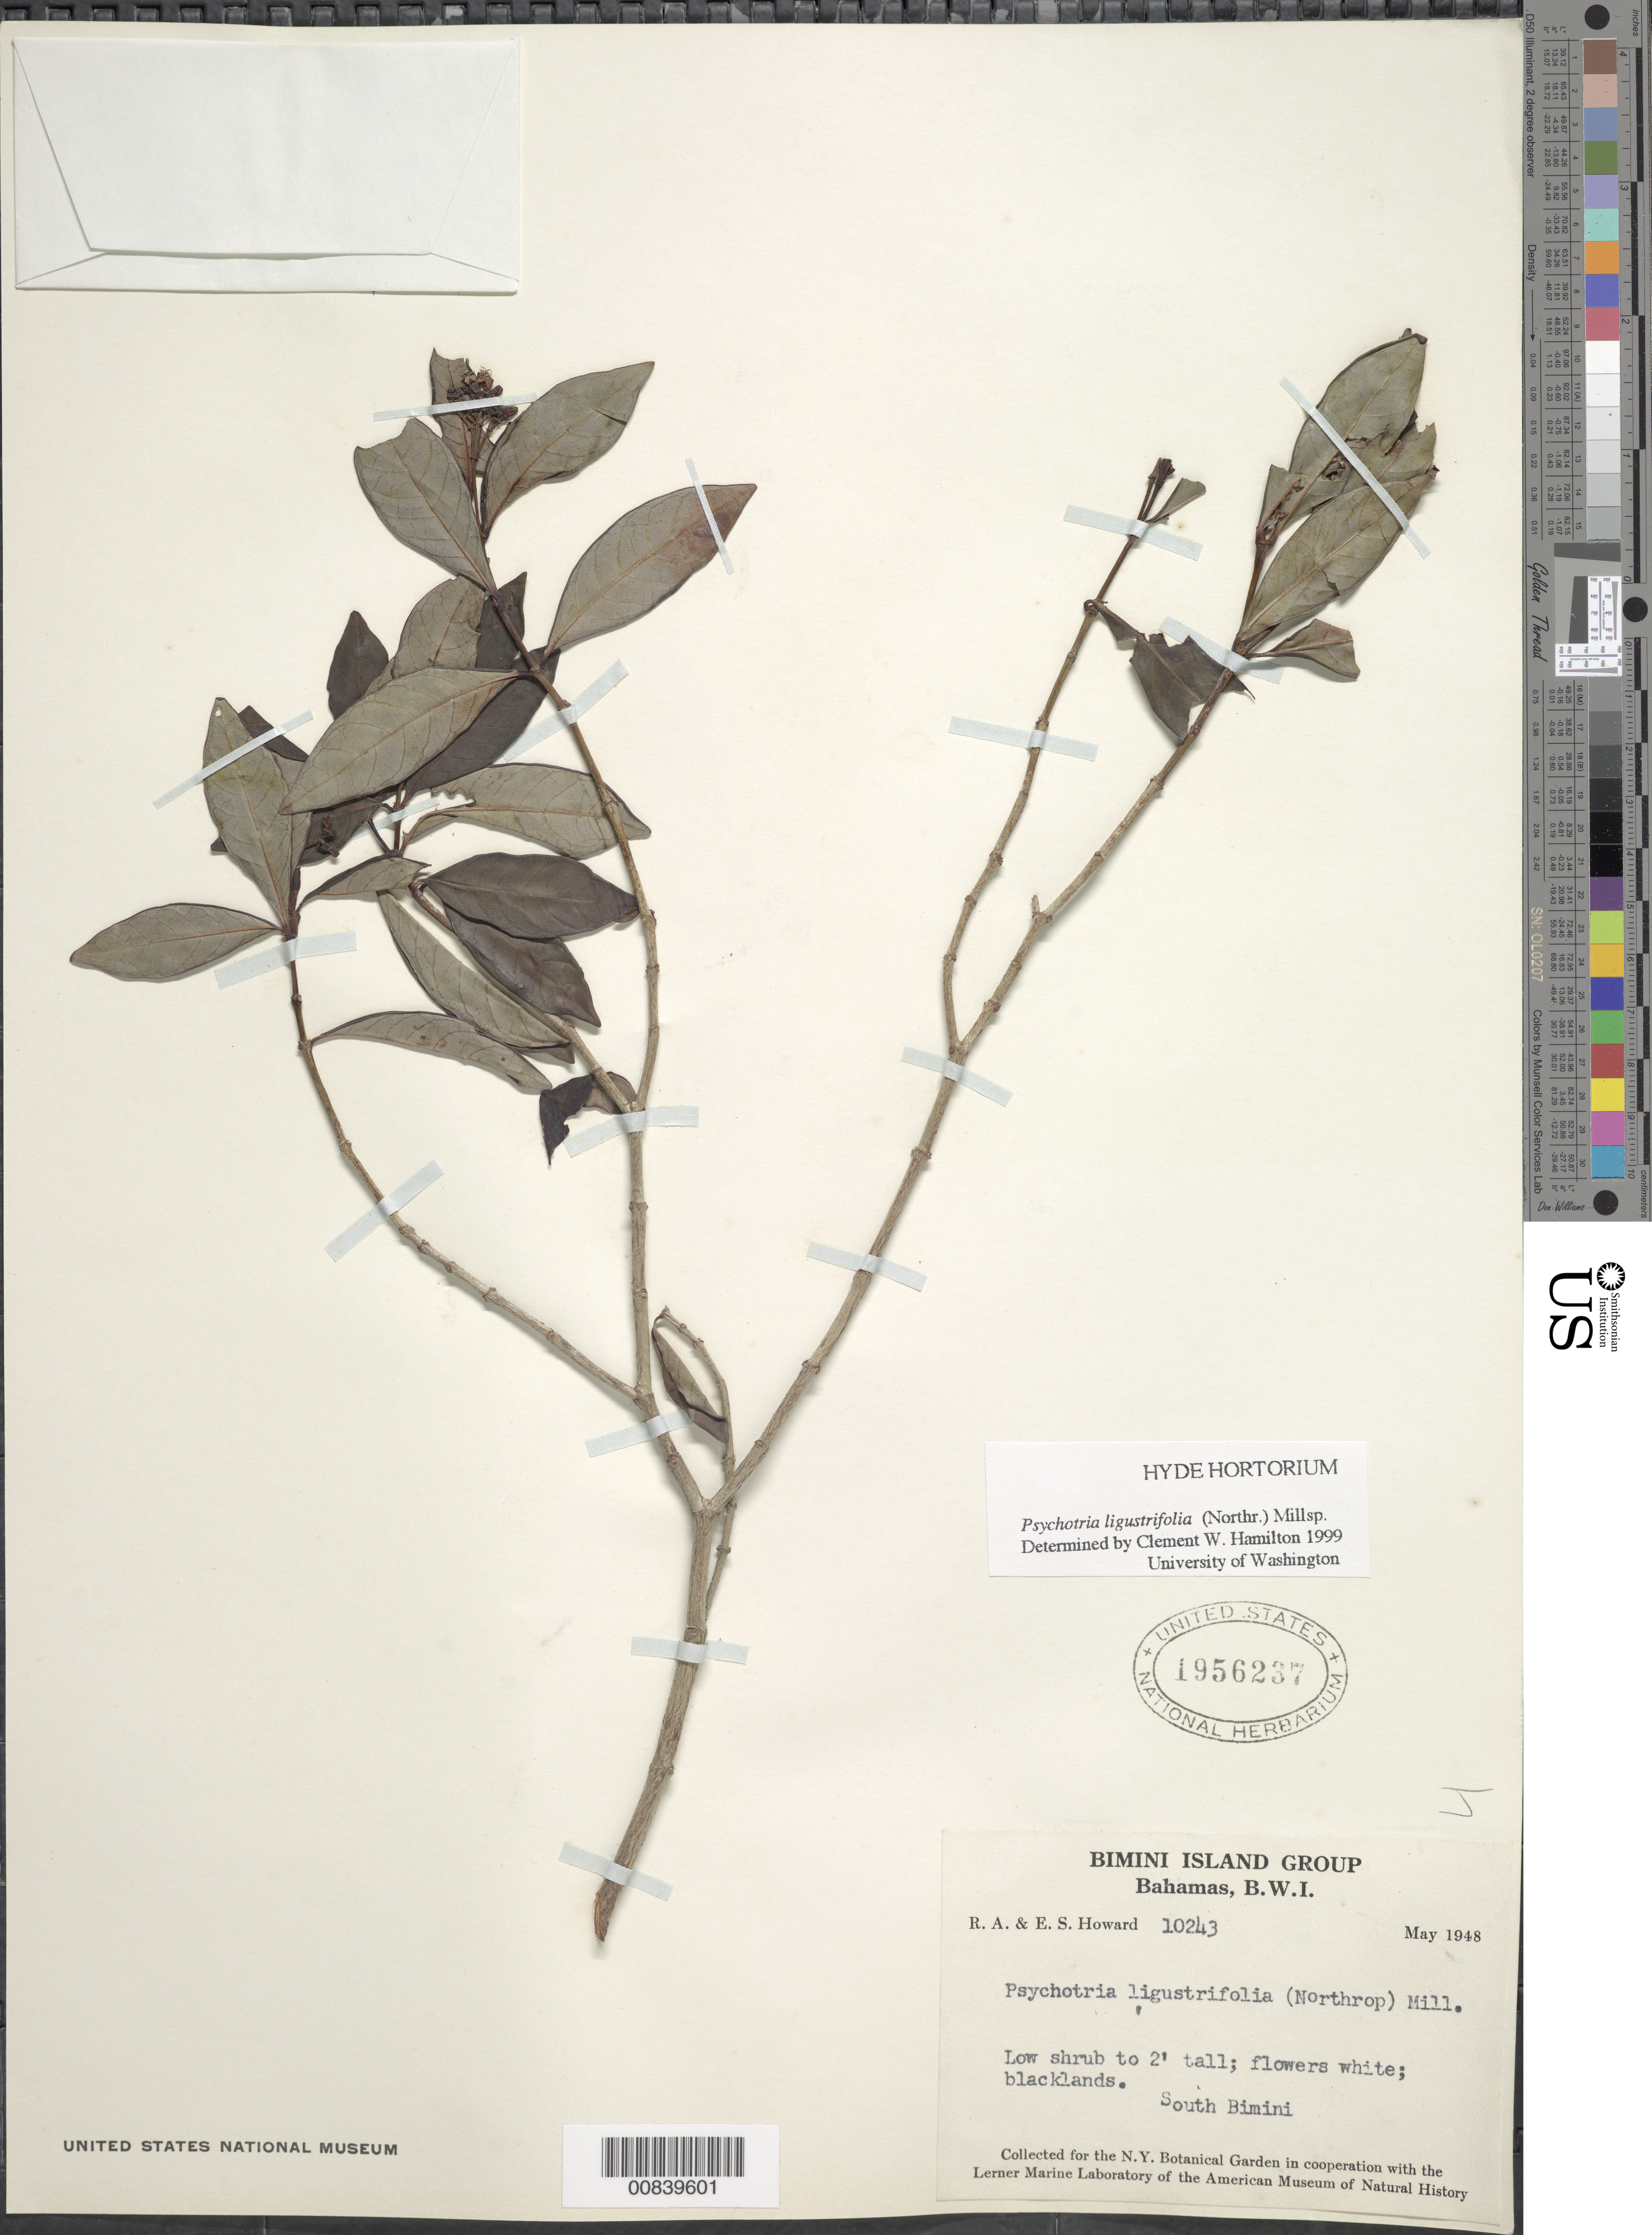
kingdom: Plantae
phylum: Tracheophyta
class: Magnoliopsida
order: Gentianales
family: Rubiaceae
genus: Psychotria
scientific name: Psychotria ligustrifolia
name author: (Northr.) Millsp.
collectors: R. A. Howard & E. S. Howard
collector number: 10243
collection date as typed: May 1948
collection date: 1948-05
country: Bahamas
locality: South Bimini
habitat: Backlands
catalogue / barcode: US 1956237